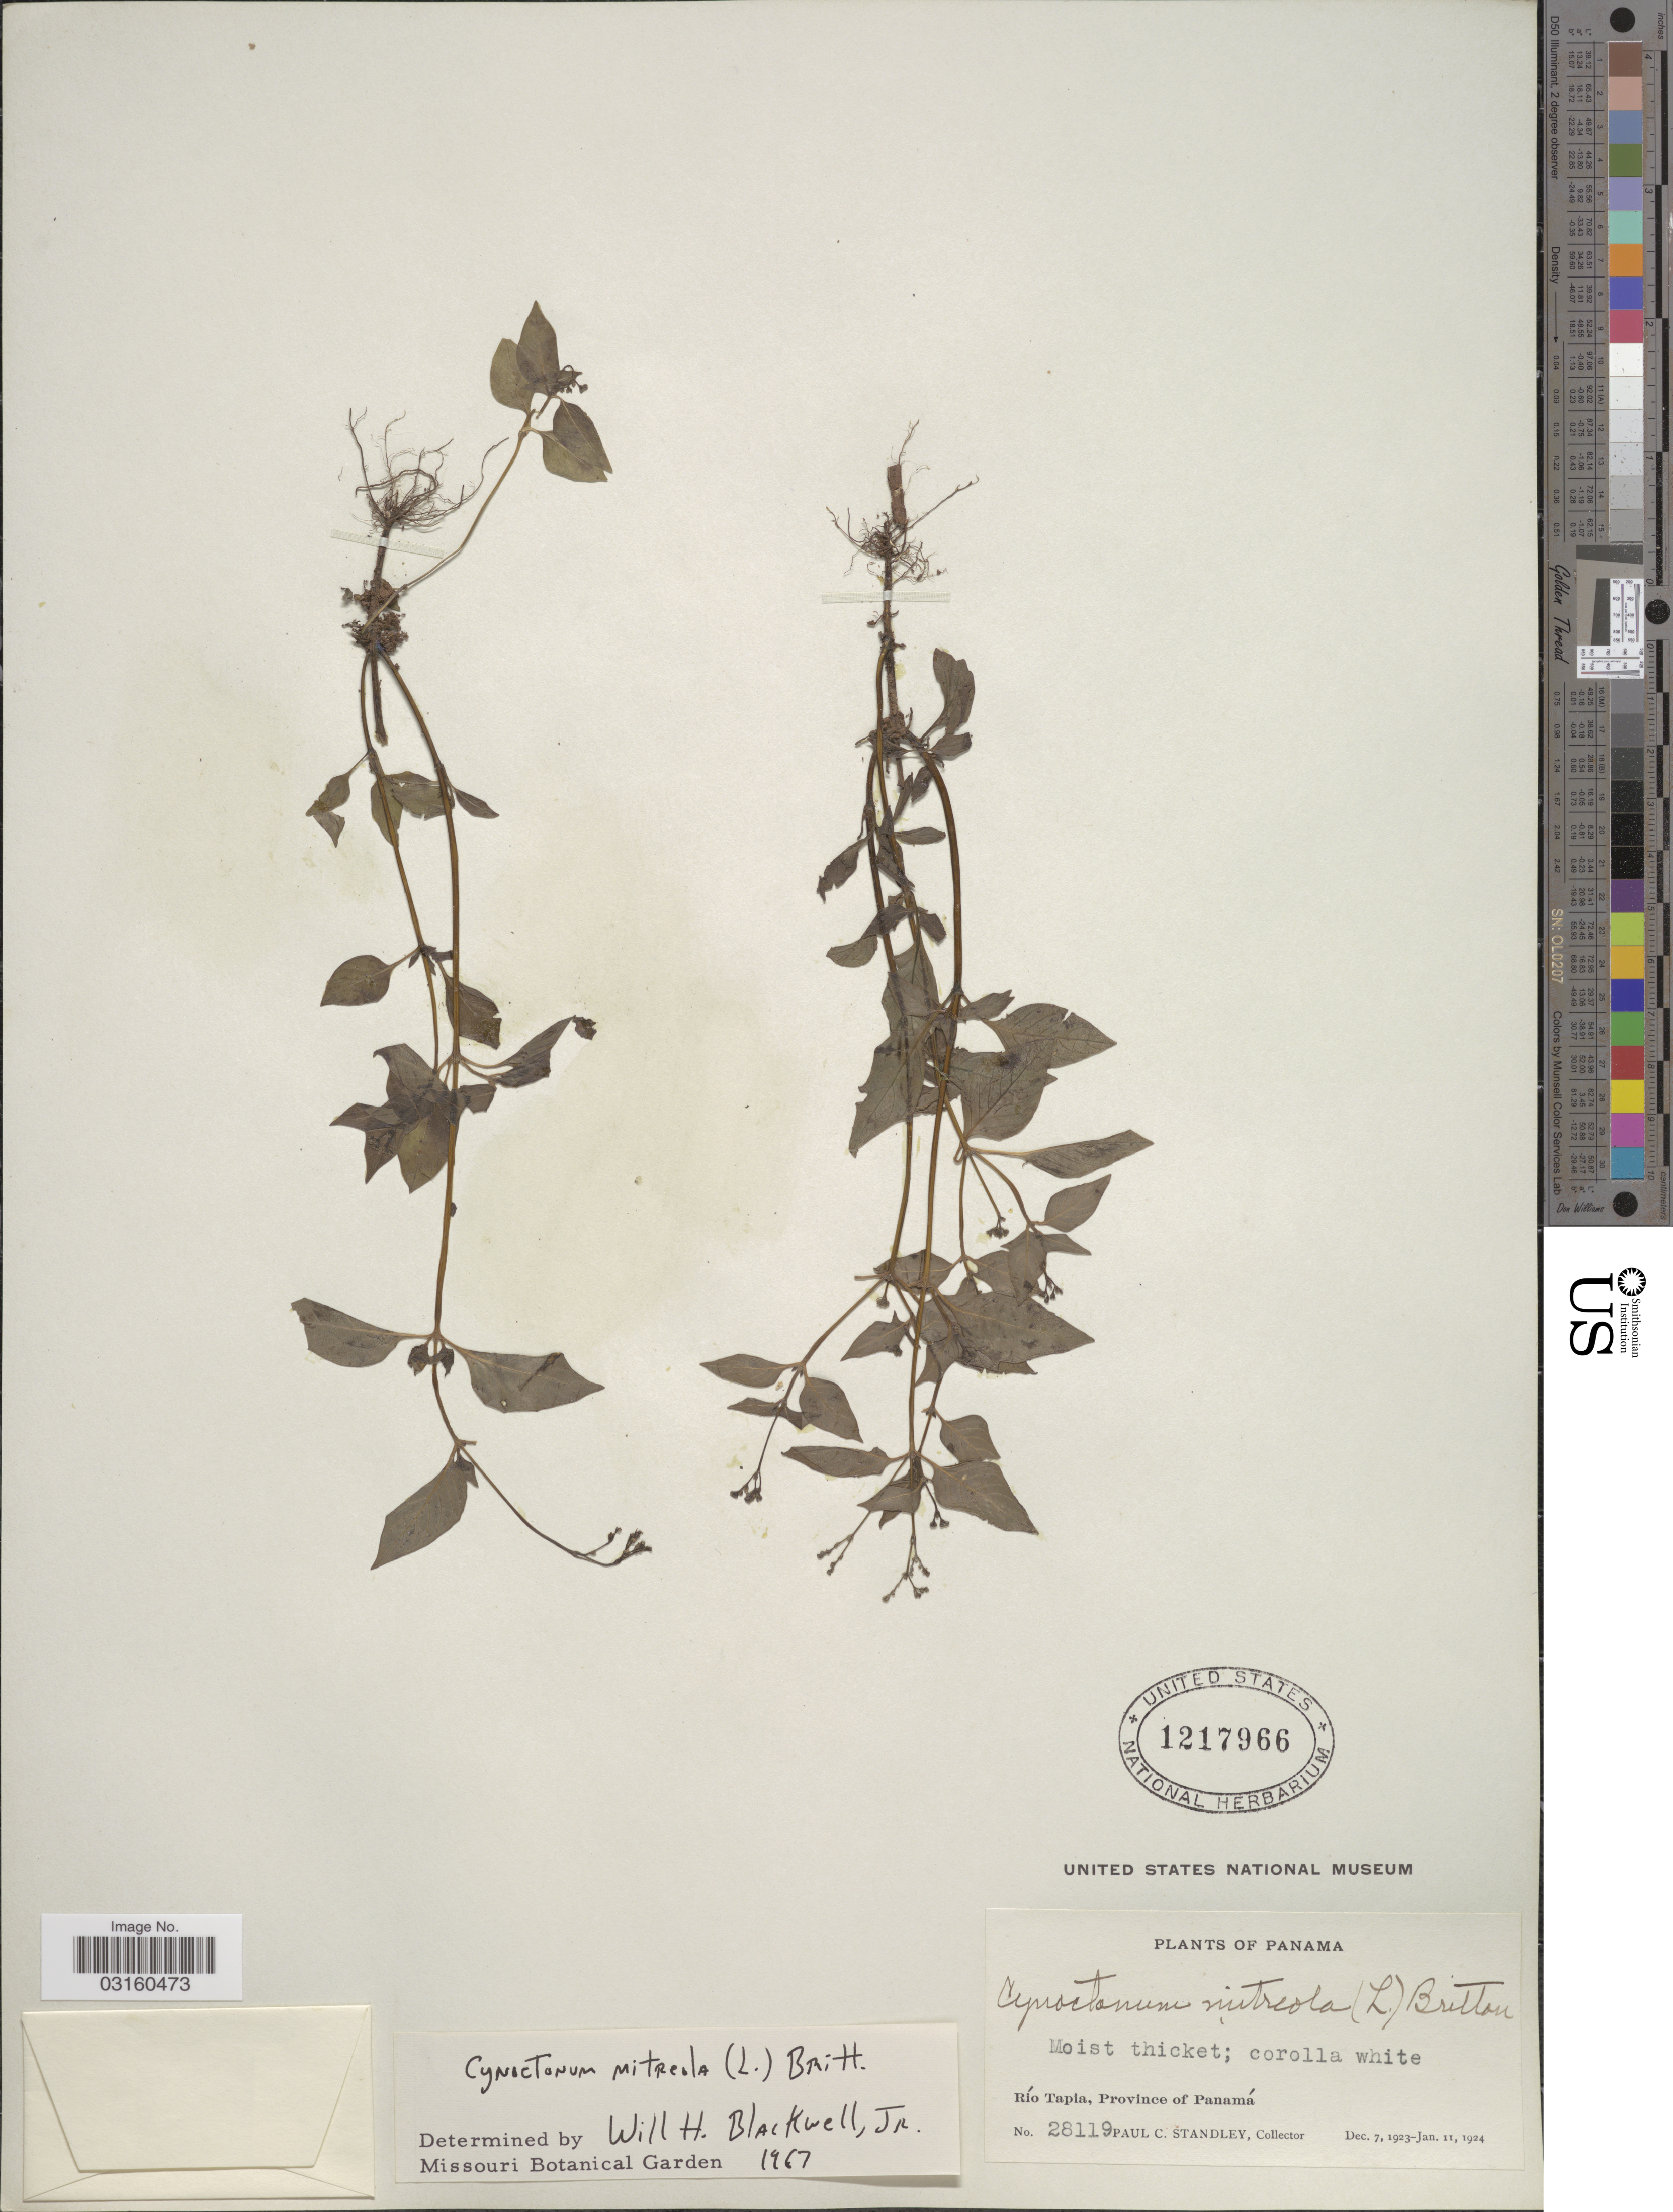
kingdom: Plantae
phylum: Tracheophyta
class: Magnoliopsida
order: Gentianales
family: Loganiaceae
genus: Mitreola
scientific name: Mitreola petiolata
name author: (J.F. Gmel.) Torr. & A. Gray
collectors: P. C. Standley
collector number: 28119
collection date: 1923-12-07/1924-01-11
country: Panama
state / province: Panamá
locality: Río Tapia.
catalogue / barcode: US 1217966